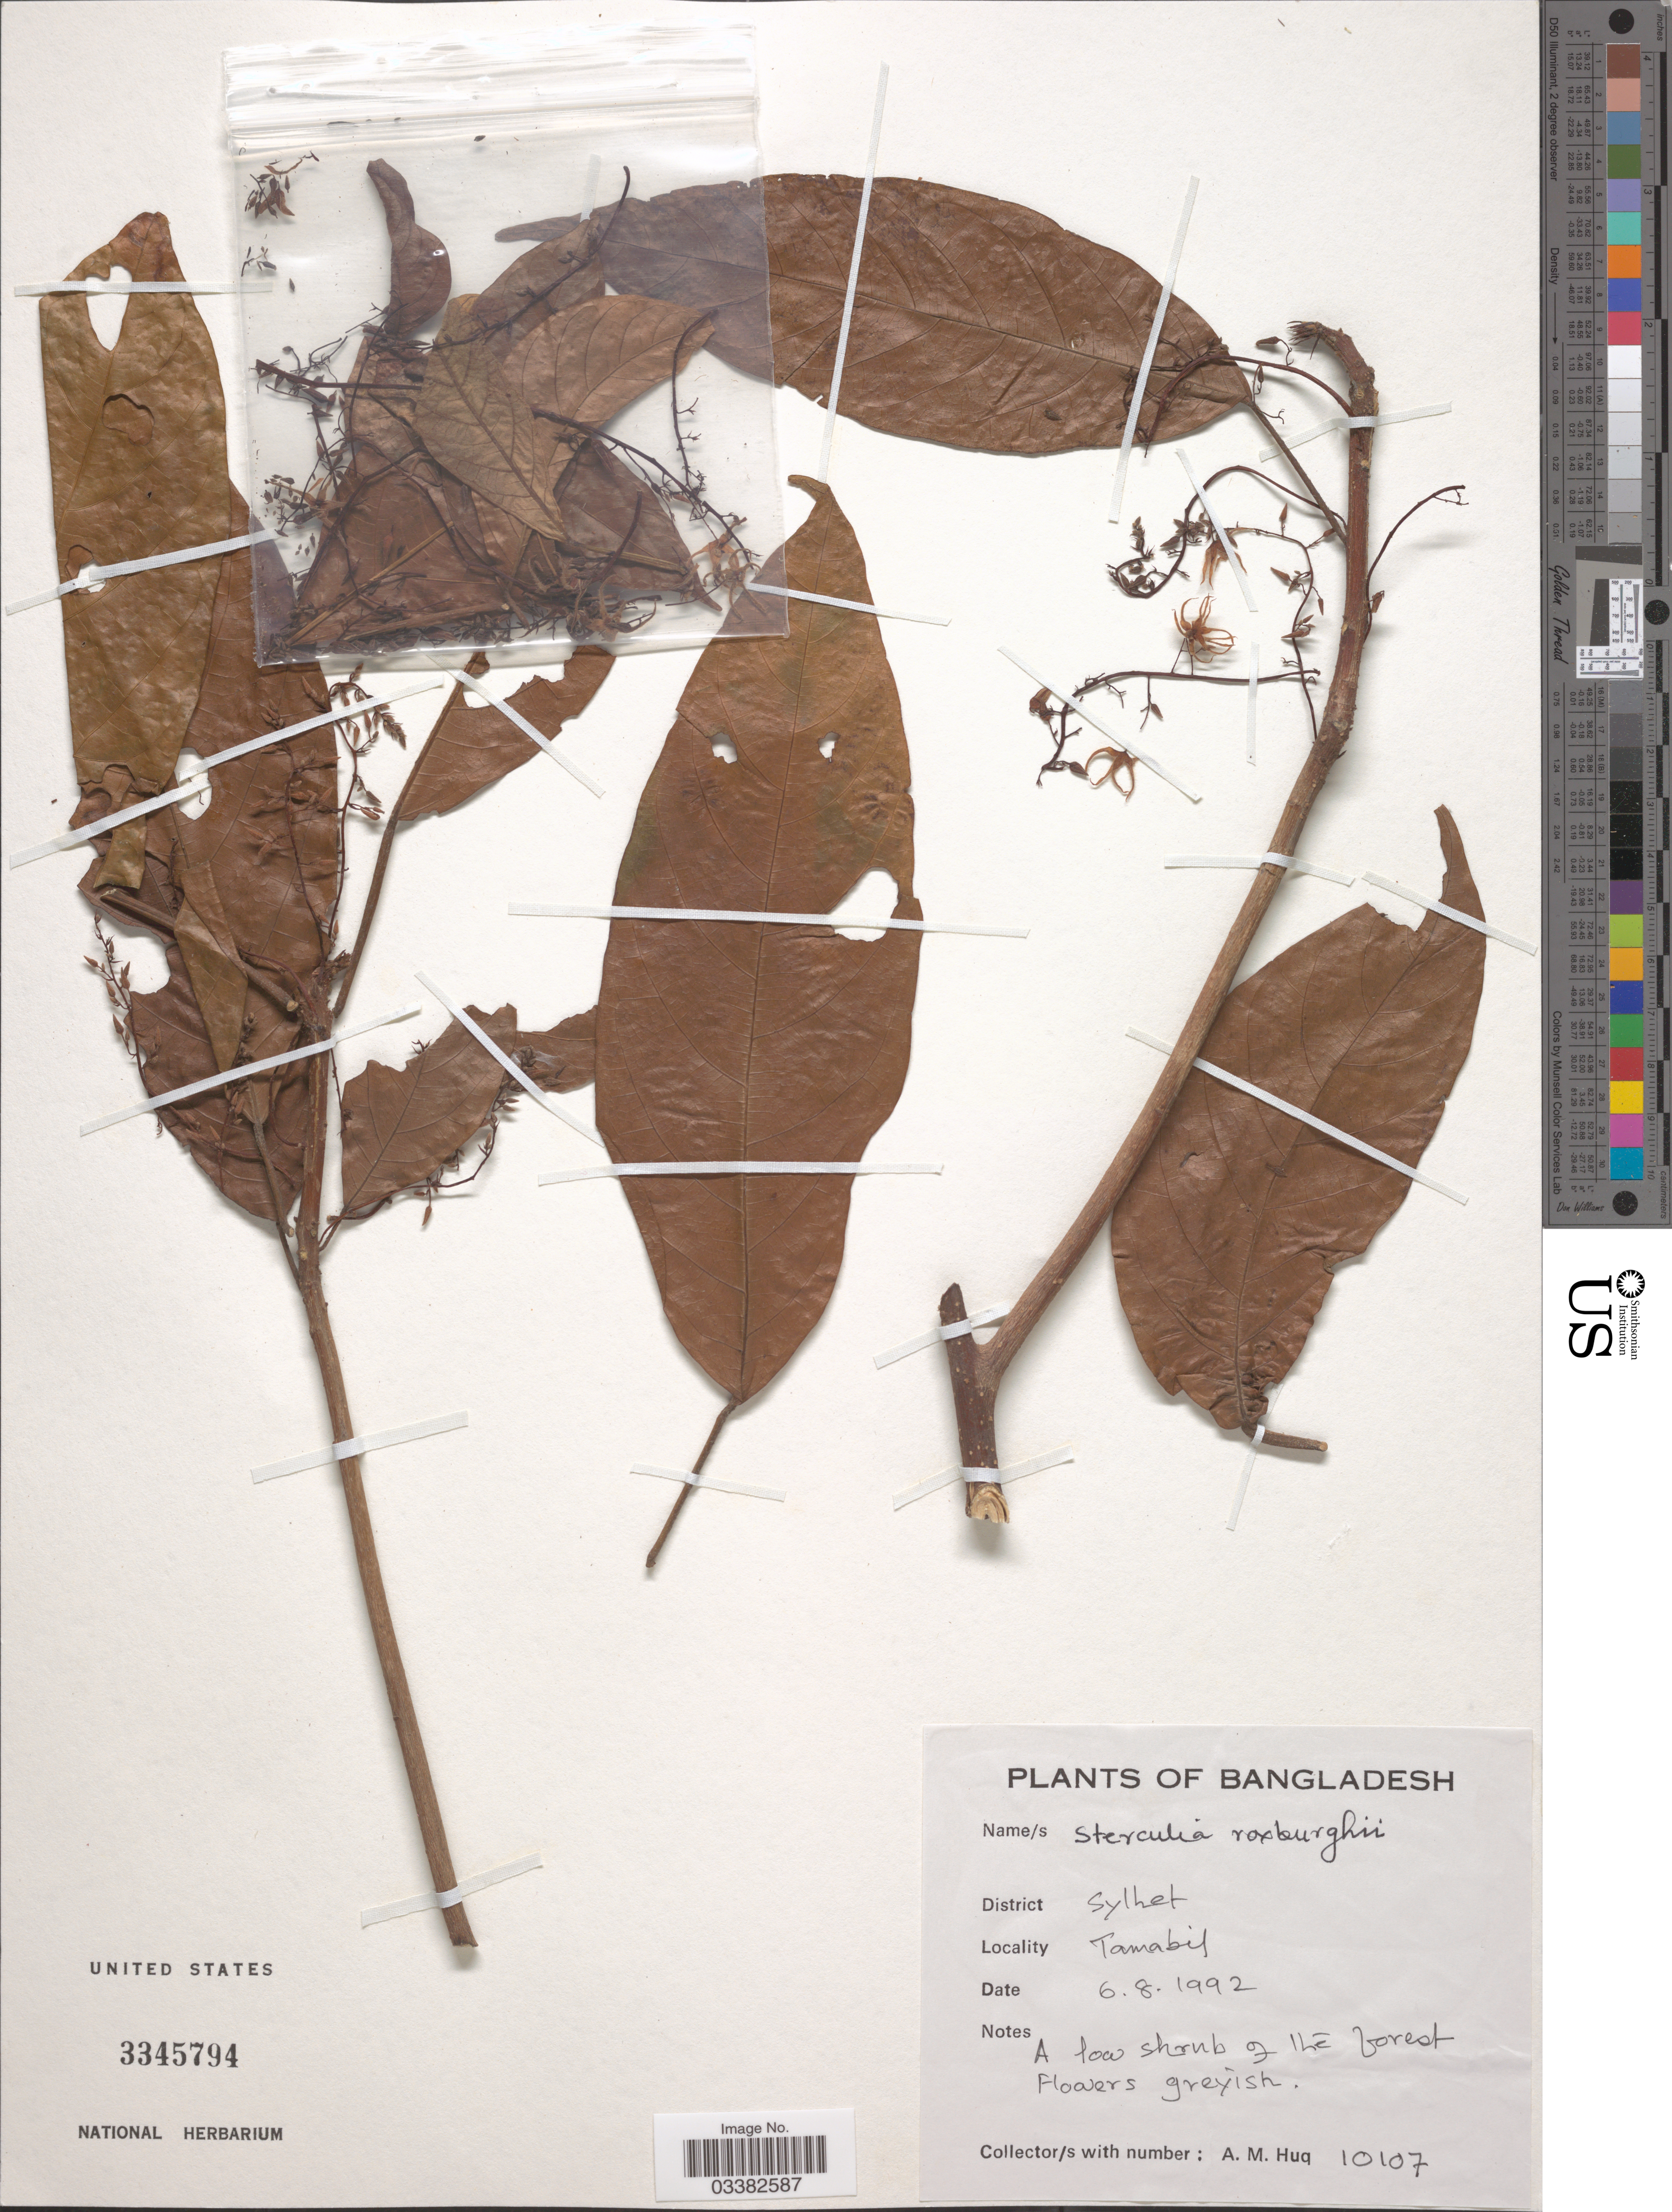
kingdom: Plantae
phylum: Tracheophyta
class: Magnoliopsida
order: Malvales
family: Malvaceae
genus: Sterculia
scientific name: Sterculia roxburghii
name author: Wall.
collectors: A. M. Huq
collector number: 10107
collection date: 1992-08-06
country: Bangladesh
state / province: Sylhet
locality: District Sylhet. Tamabil.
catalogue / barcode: US 3345794